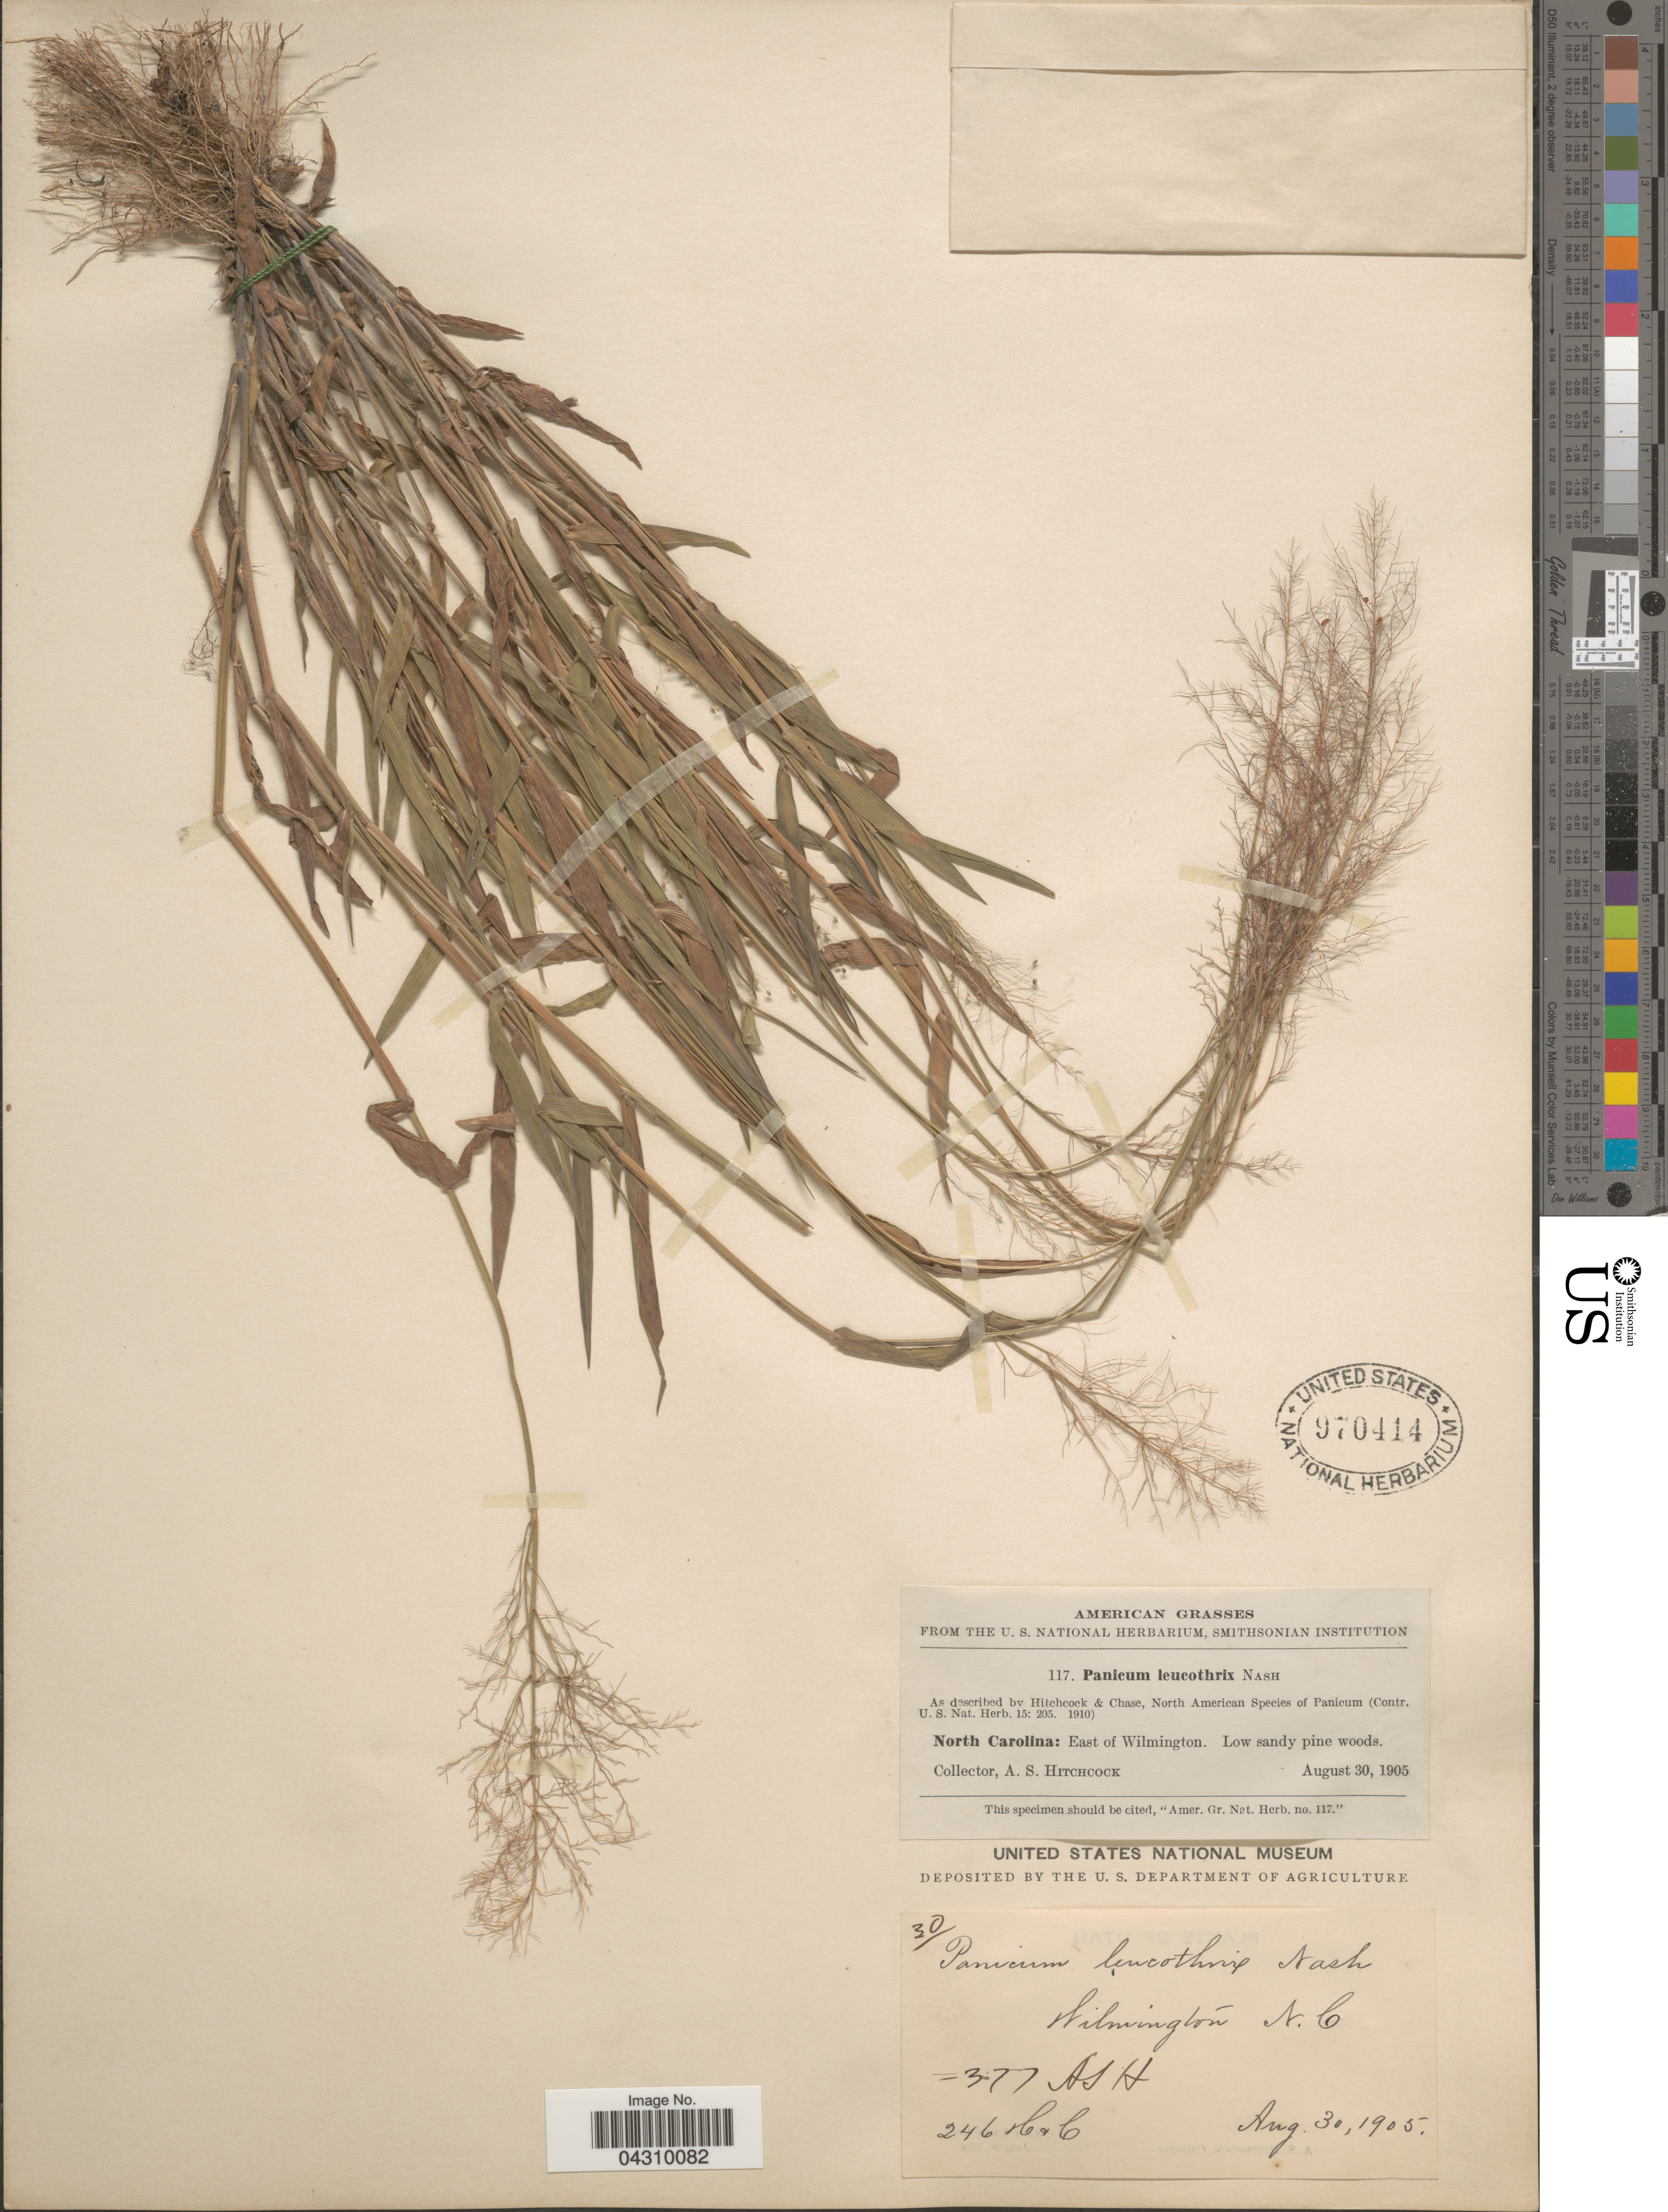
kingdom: Plantae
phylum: Tracheophyta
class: Liliopsida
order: Poales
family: Poaceae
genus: Dichanthelium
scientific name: Dichanthelium acuminatum var. acuminatum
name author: (Sw.) Gould & C.A. Clark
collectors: A. S. Hitchcock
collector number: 377/246HC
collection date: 1905-08-30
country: United States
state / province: North Carolina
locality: East of Wilmington.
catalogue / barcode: US 970414